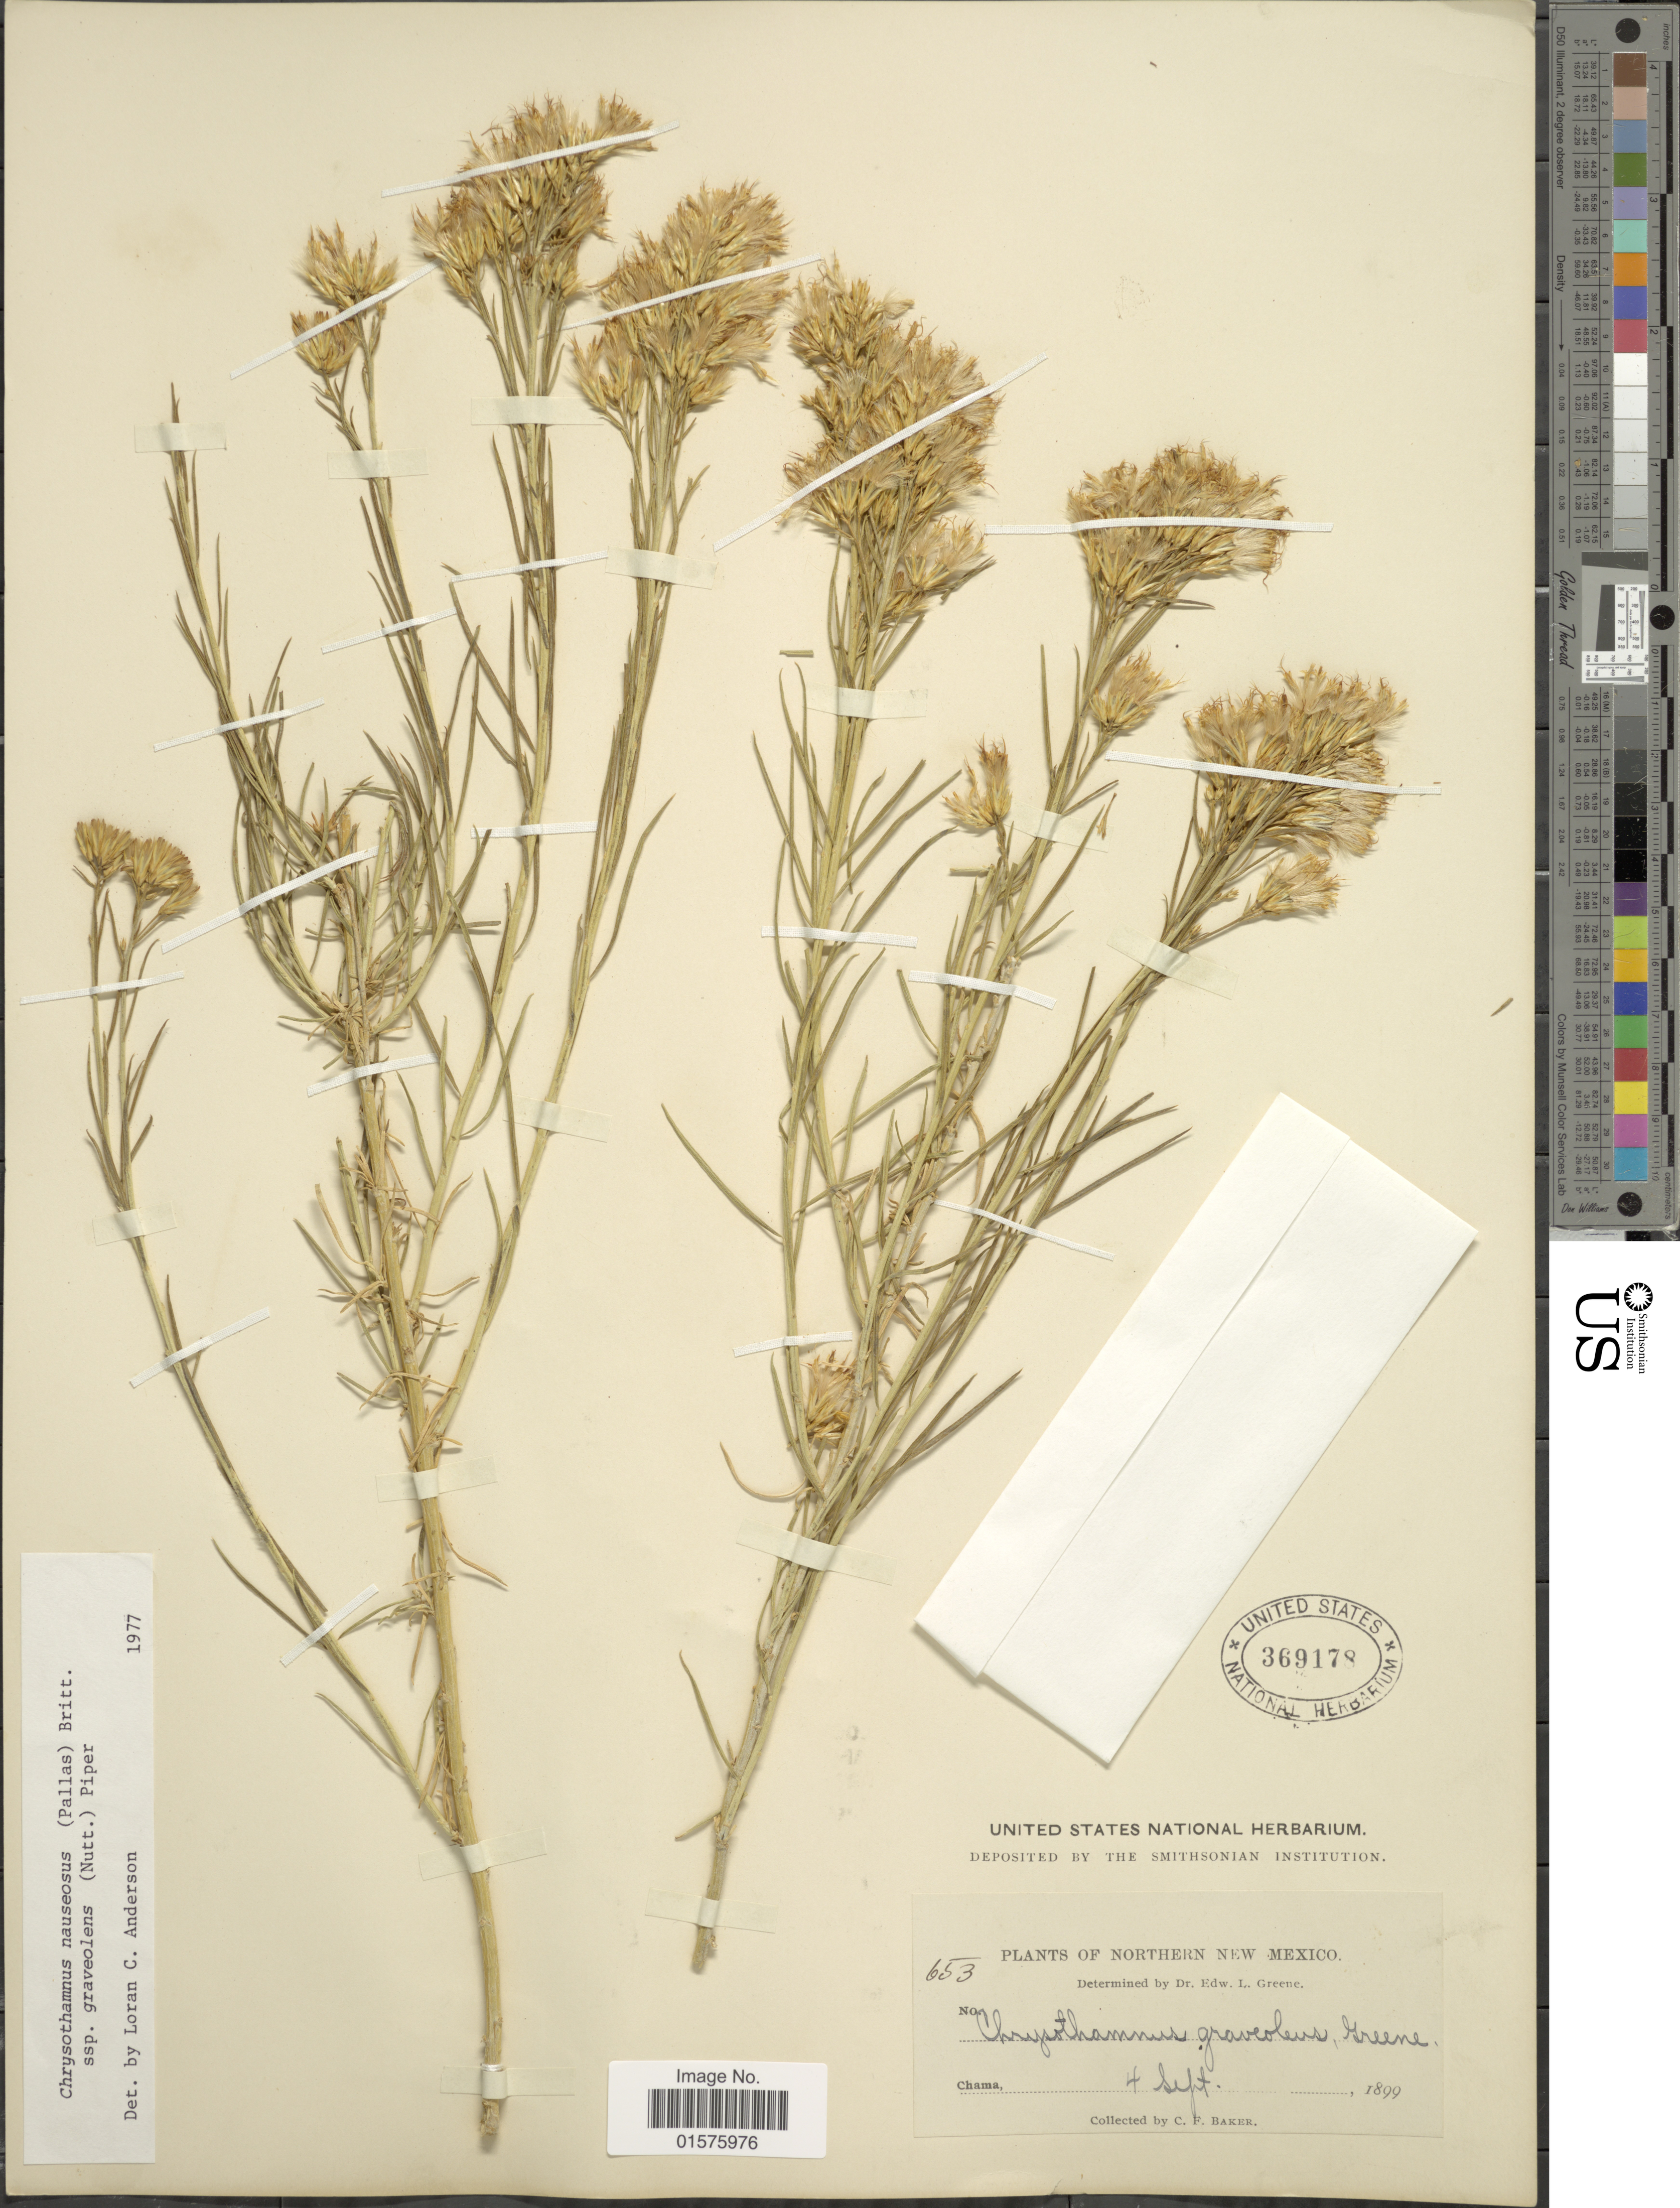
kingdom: Plantae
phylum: Tracheophyta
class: Magnoliopsida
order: Asterales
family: Asteraceae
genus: Ericameria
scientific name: Ericameria nauseosa var. graveolens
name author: (Nutt.) Reveal & Schuyler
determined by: Urbatsch, Lowell E., Curator (LSU), Louisiana State University (UNITED STATES)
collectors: F. C. Baker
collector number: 653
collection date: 1899-09-04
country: United States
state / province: New Mexico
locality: Northern New Mexico, Chama.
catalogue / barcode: US 369178